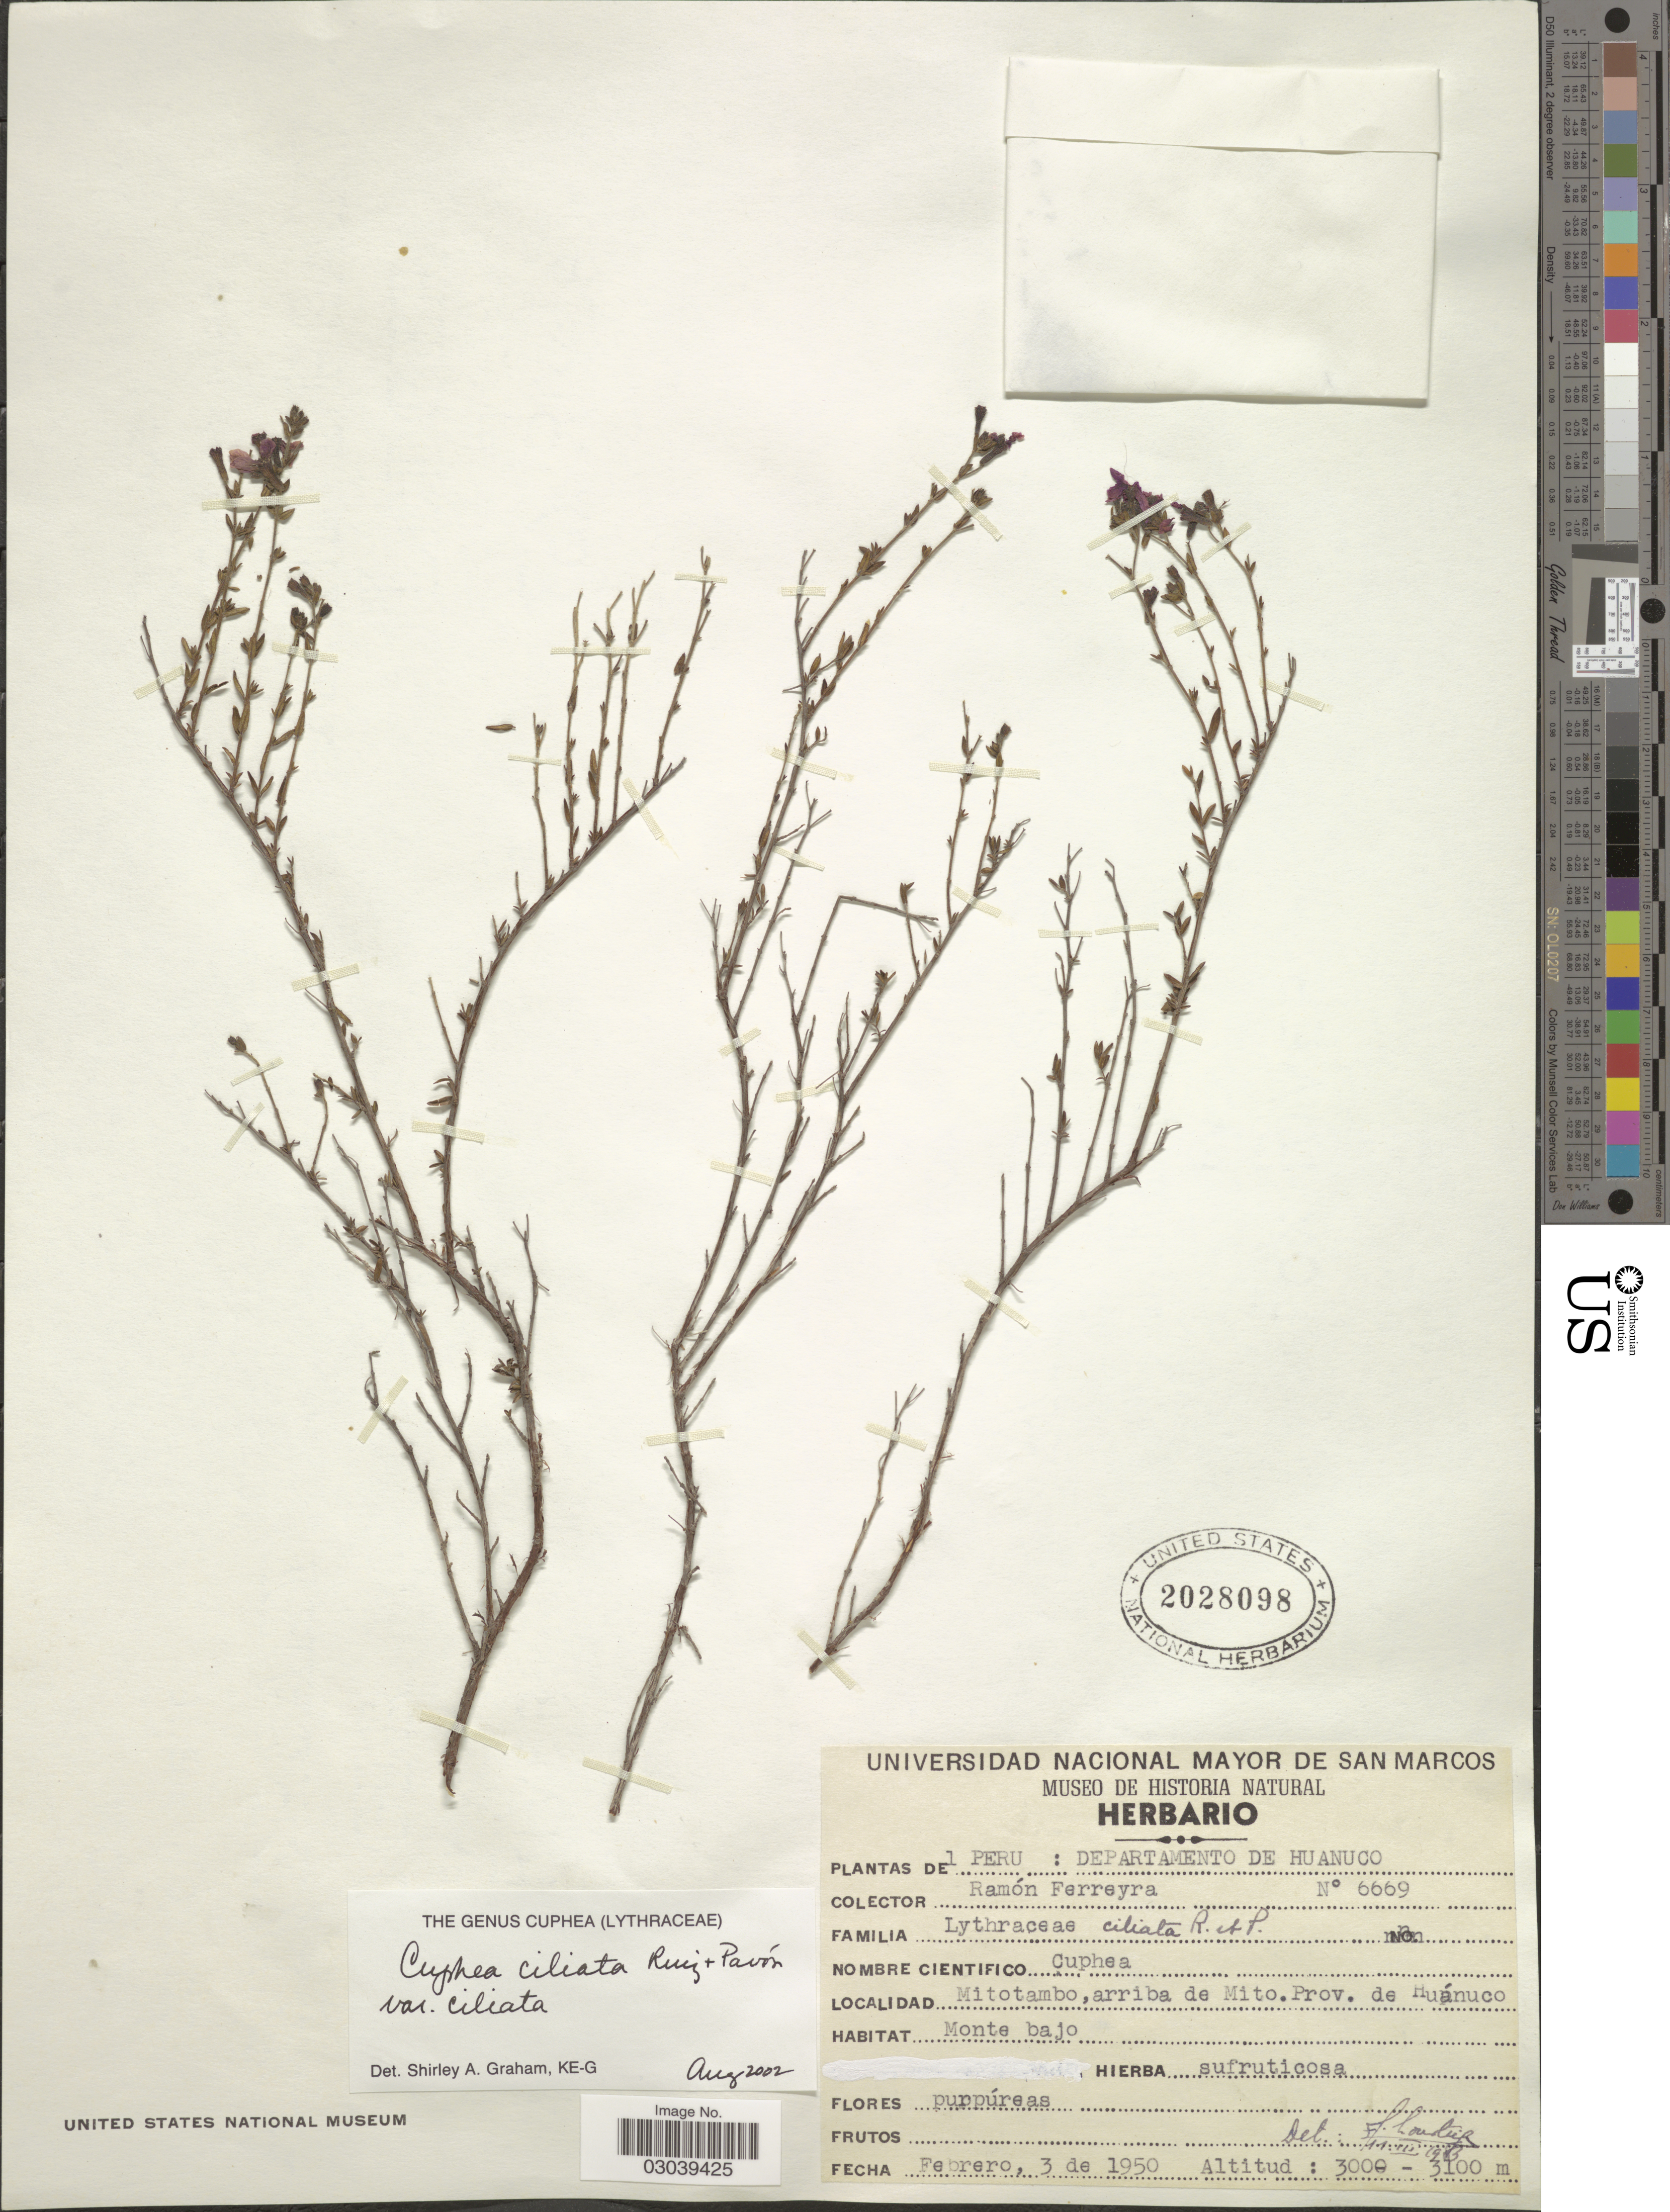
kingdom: Plantae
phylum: Tracheophyta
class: Magnoliopsida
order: Myrtales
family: Lythraceae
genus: Cuphea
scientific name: Cuphea ciliata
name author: Ruiz & Pav.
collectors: R. A. Ferreyra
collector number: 6669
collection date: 1950-02-03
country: Peru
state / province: Huánuco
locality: Departamento de Huanuco. Mitotambo, arriba de Mito. Prov. de Huánuco.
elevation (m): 3000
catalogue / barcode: US 2028098